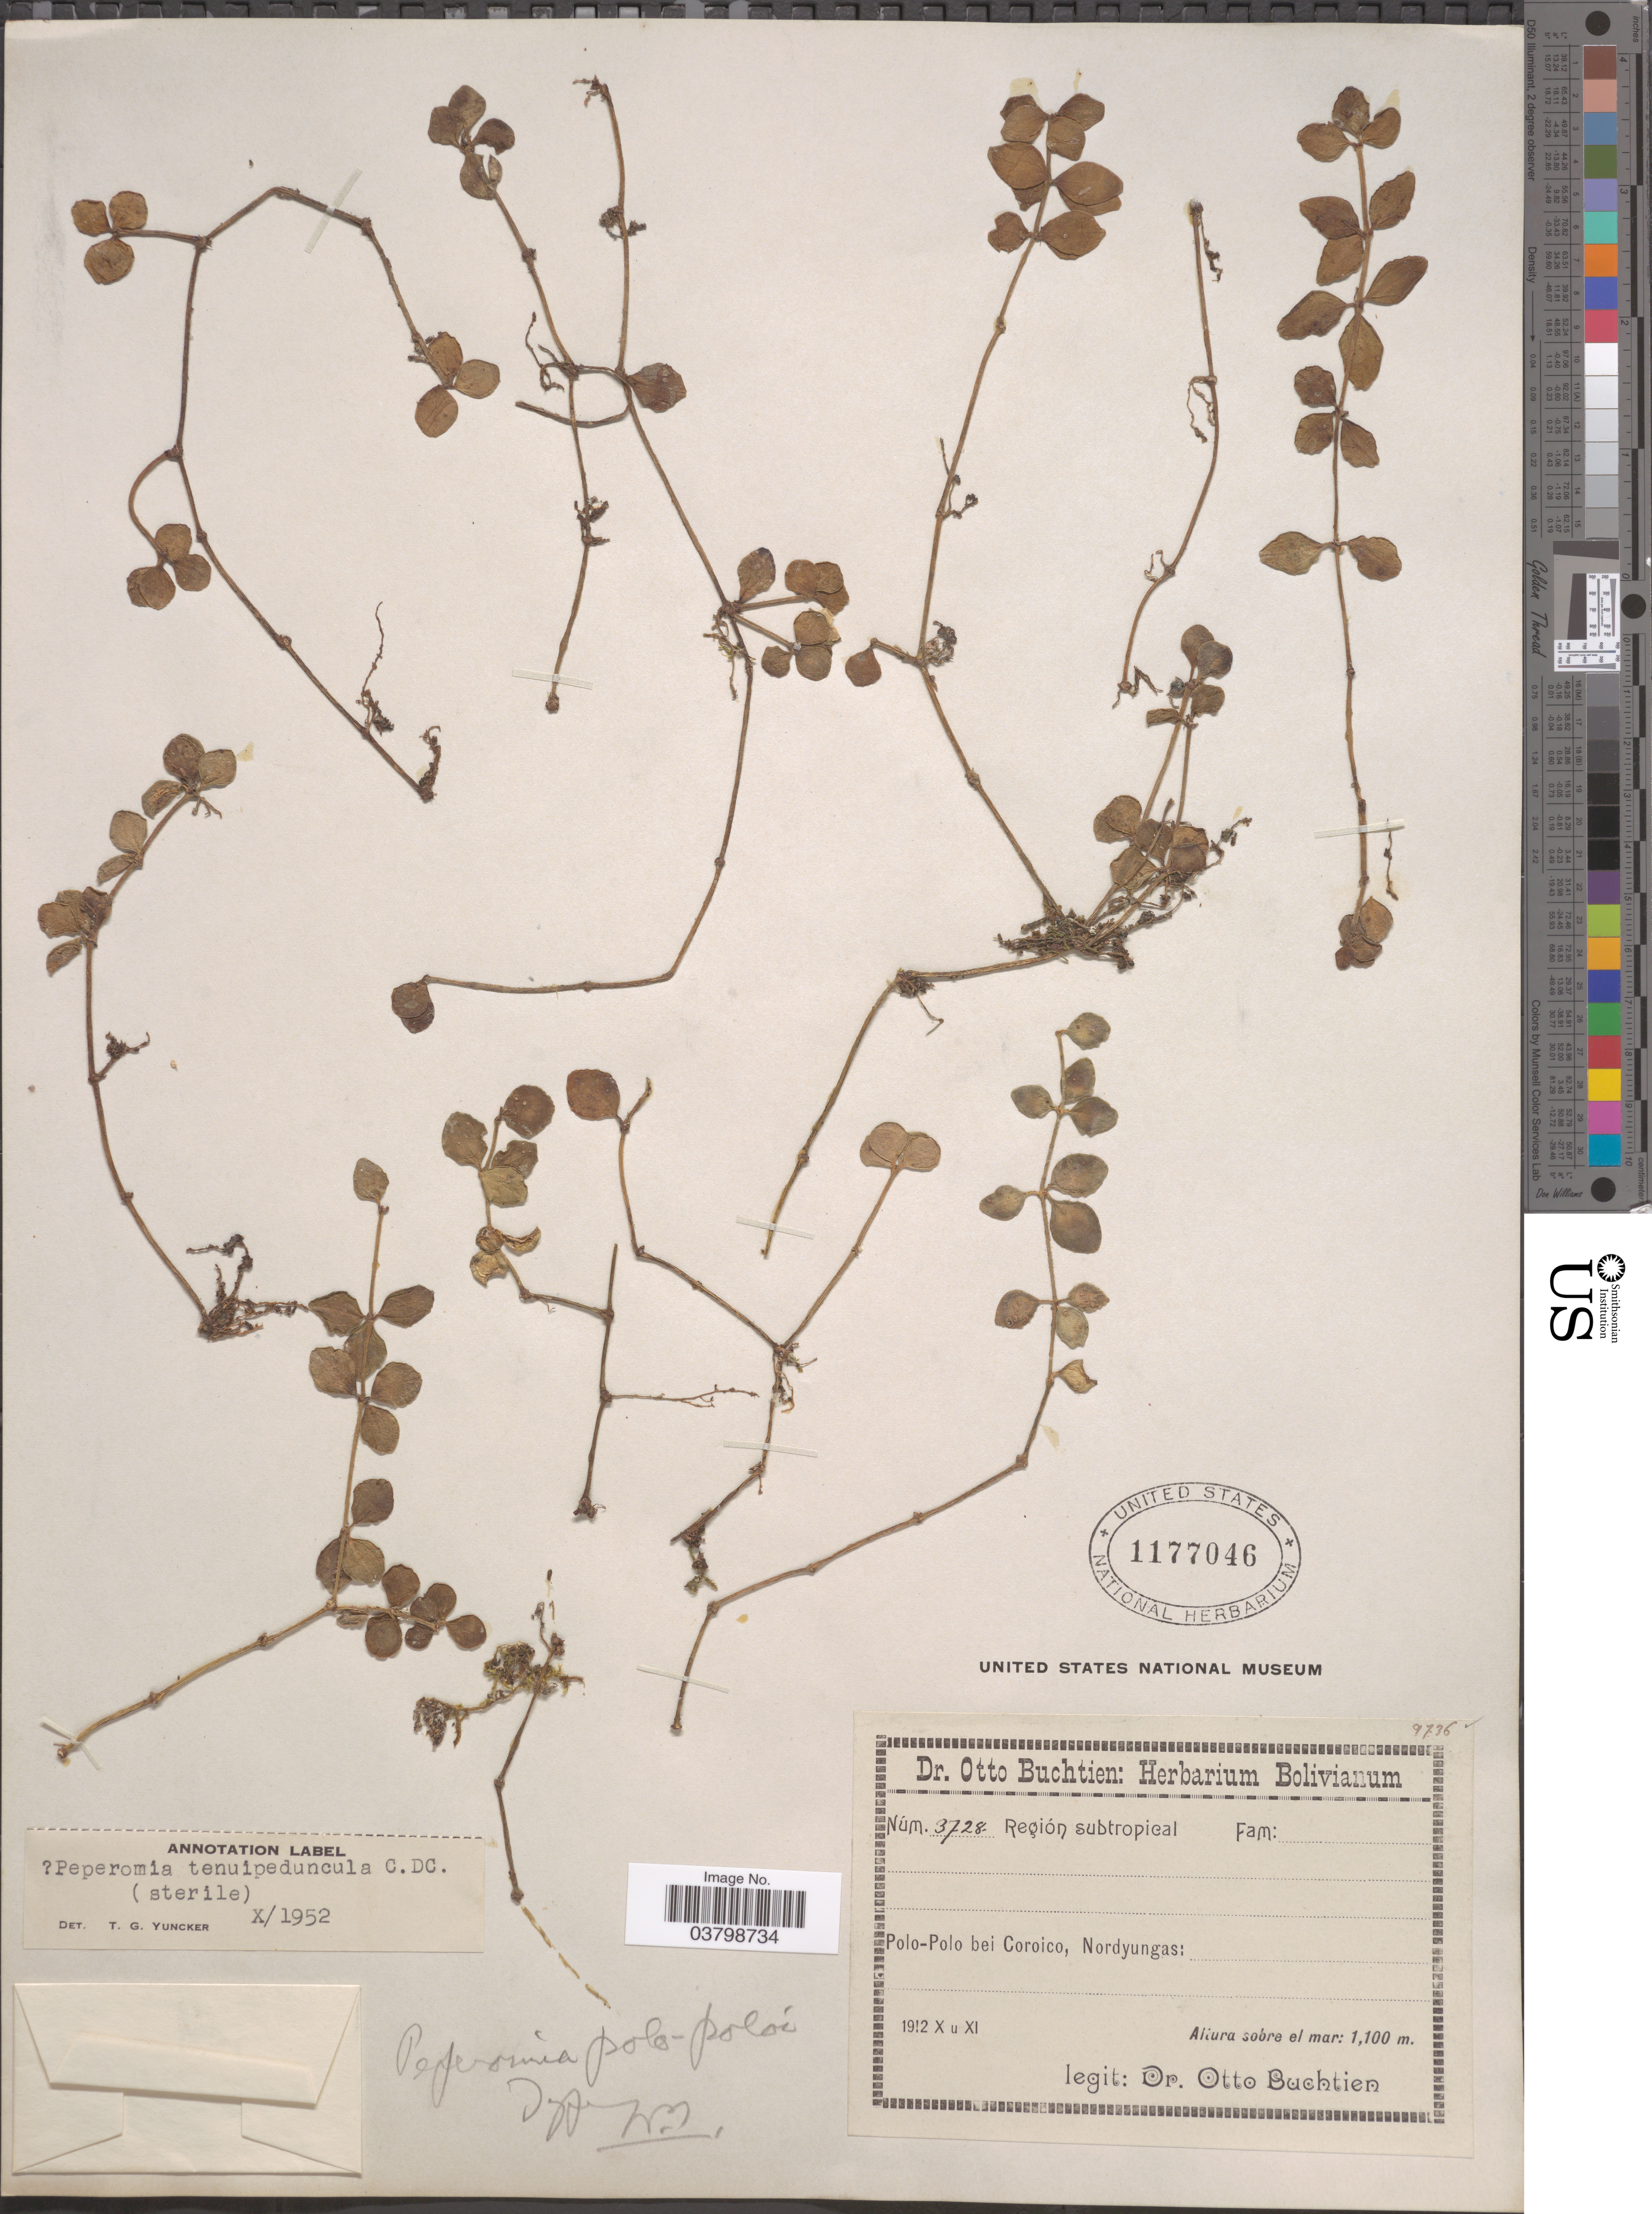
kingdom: Plantae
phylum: Tracheophyta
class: Magnoliopsida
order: Piperales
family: Piperaceae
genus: Peperomia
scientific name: Peperomia tenuipeduncula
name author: C. DC.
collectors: O. Buchtien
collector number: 3728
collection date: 1912-10/1912-11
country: Bolivia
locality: Región subtropical. Polo-Polo bei Coroico, Nordyungas.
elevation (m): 1100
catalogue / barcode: US 1177046